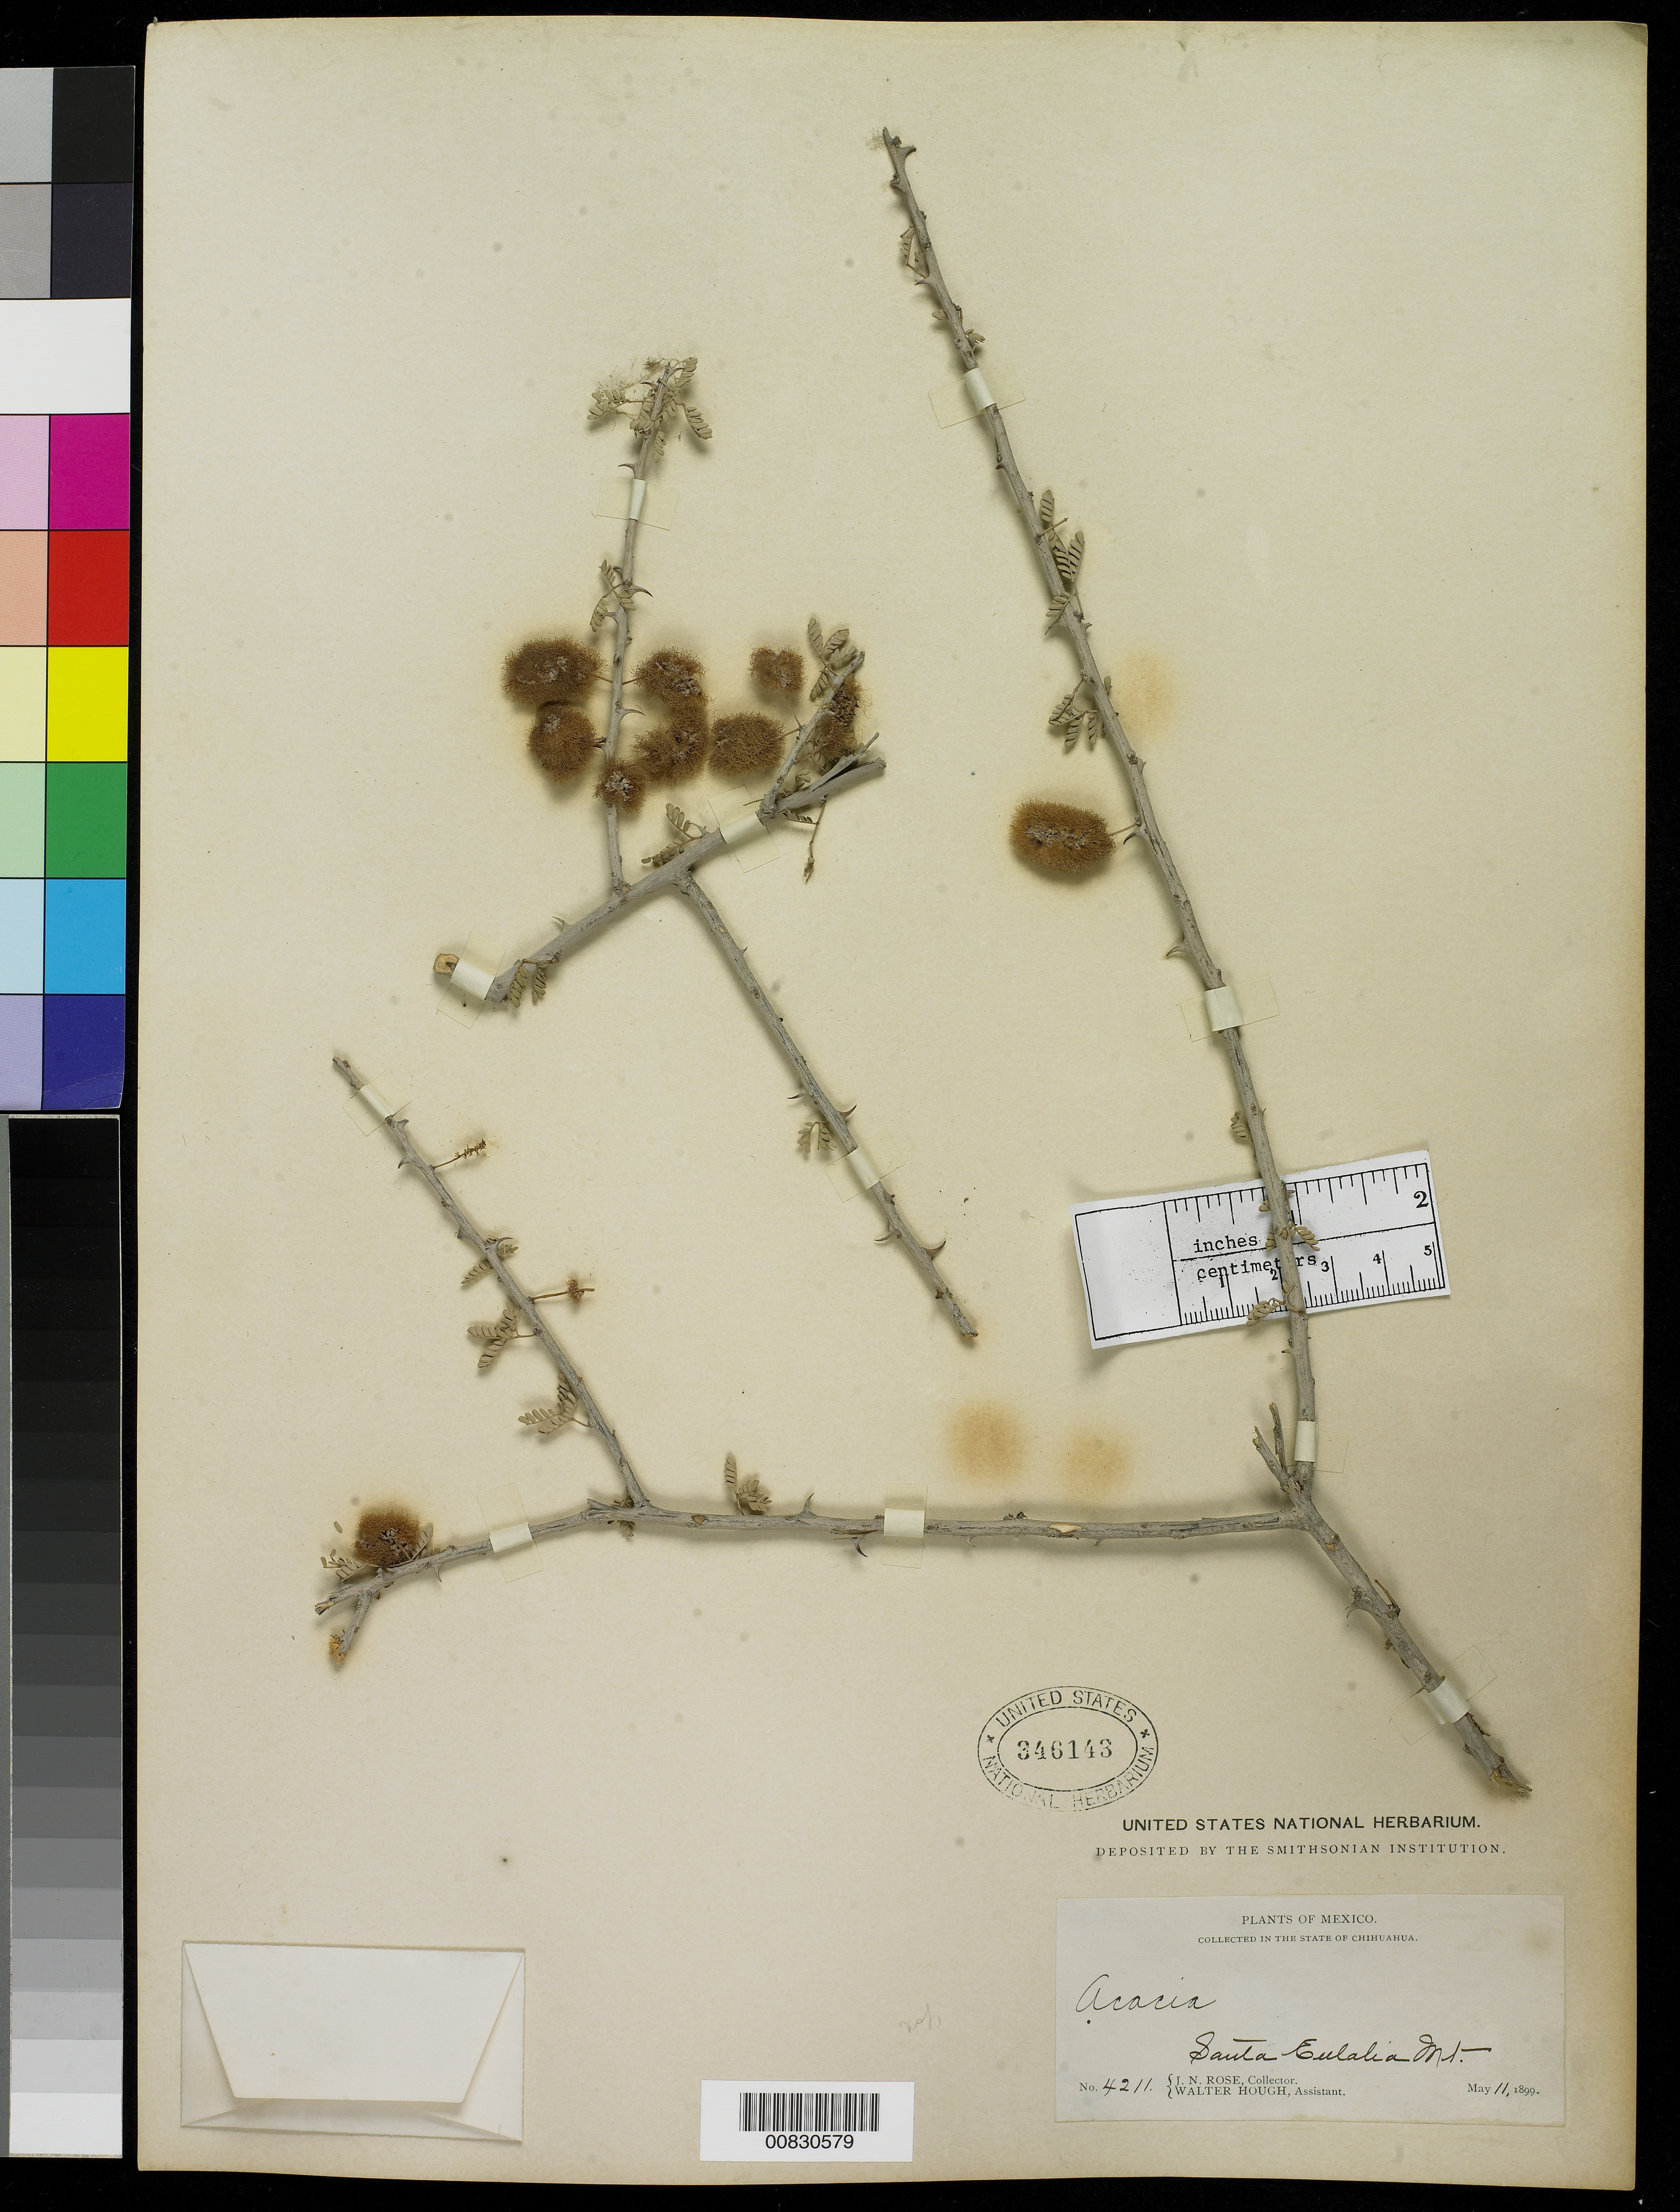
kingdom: Plantae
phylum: Tracheophyta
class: Magnoliopsida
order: Fabales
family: Fabaceae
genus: Senegalia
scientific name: Senegalia greggii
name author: (A. Gray) Britton & Rose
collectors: J. N. Rose & W. Hough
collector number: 4211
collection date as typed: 11 May 1899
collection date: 1899-05-11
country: Mexico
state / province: Chihuahua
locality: Santa Eulalia Mts., Chihuahua.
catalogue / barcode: US 346143